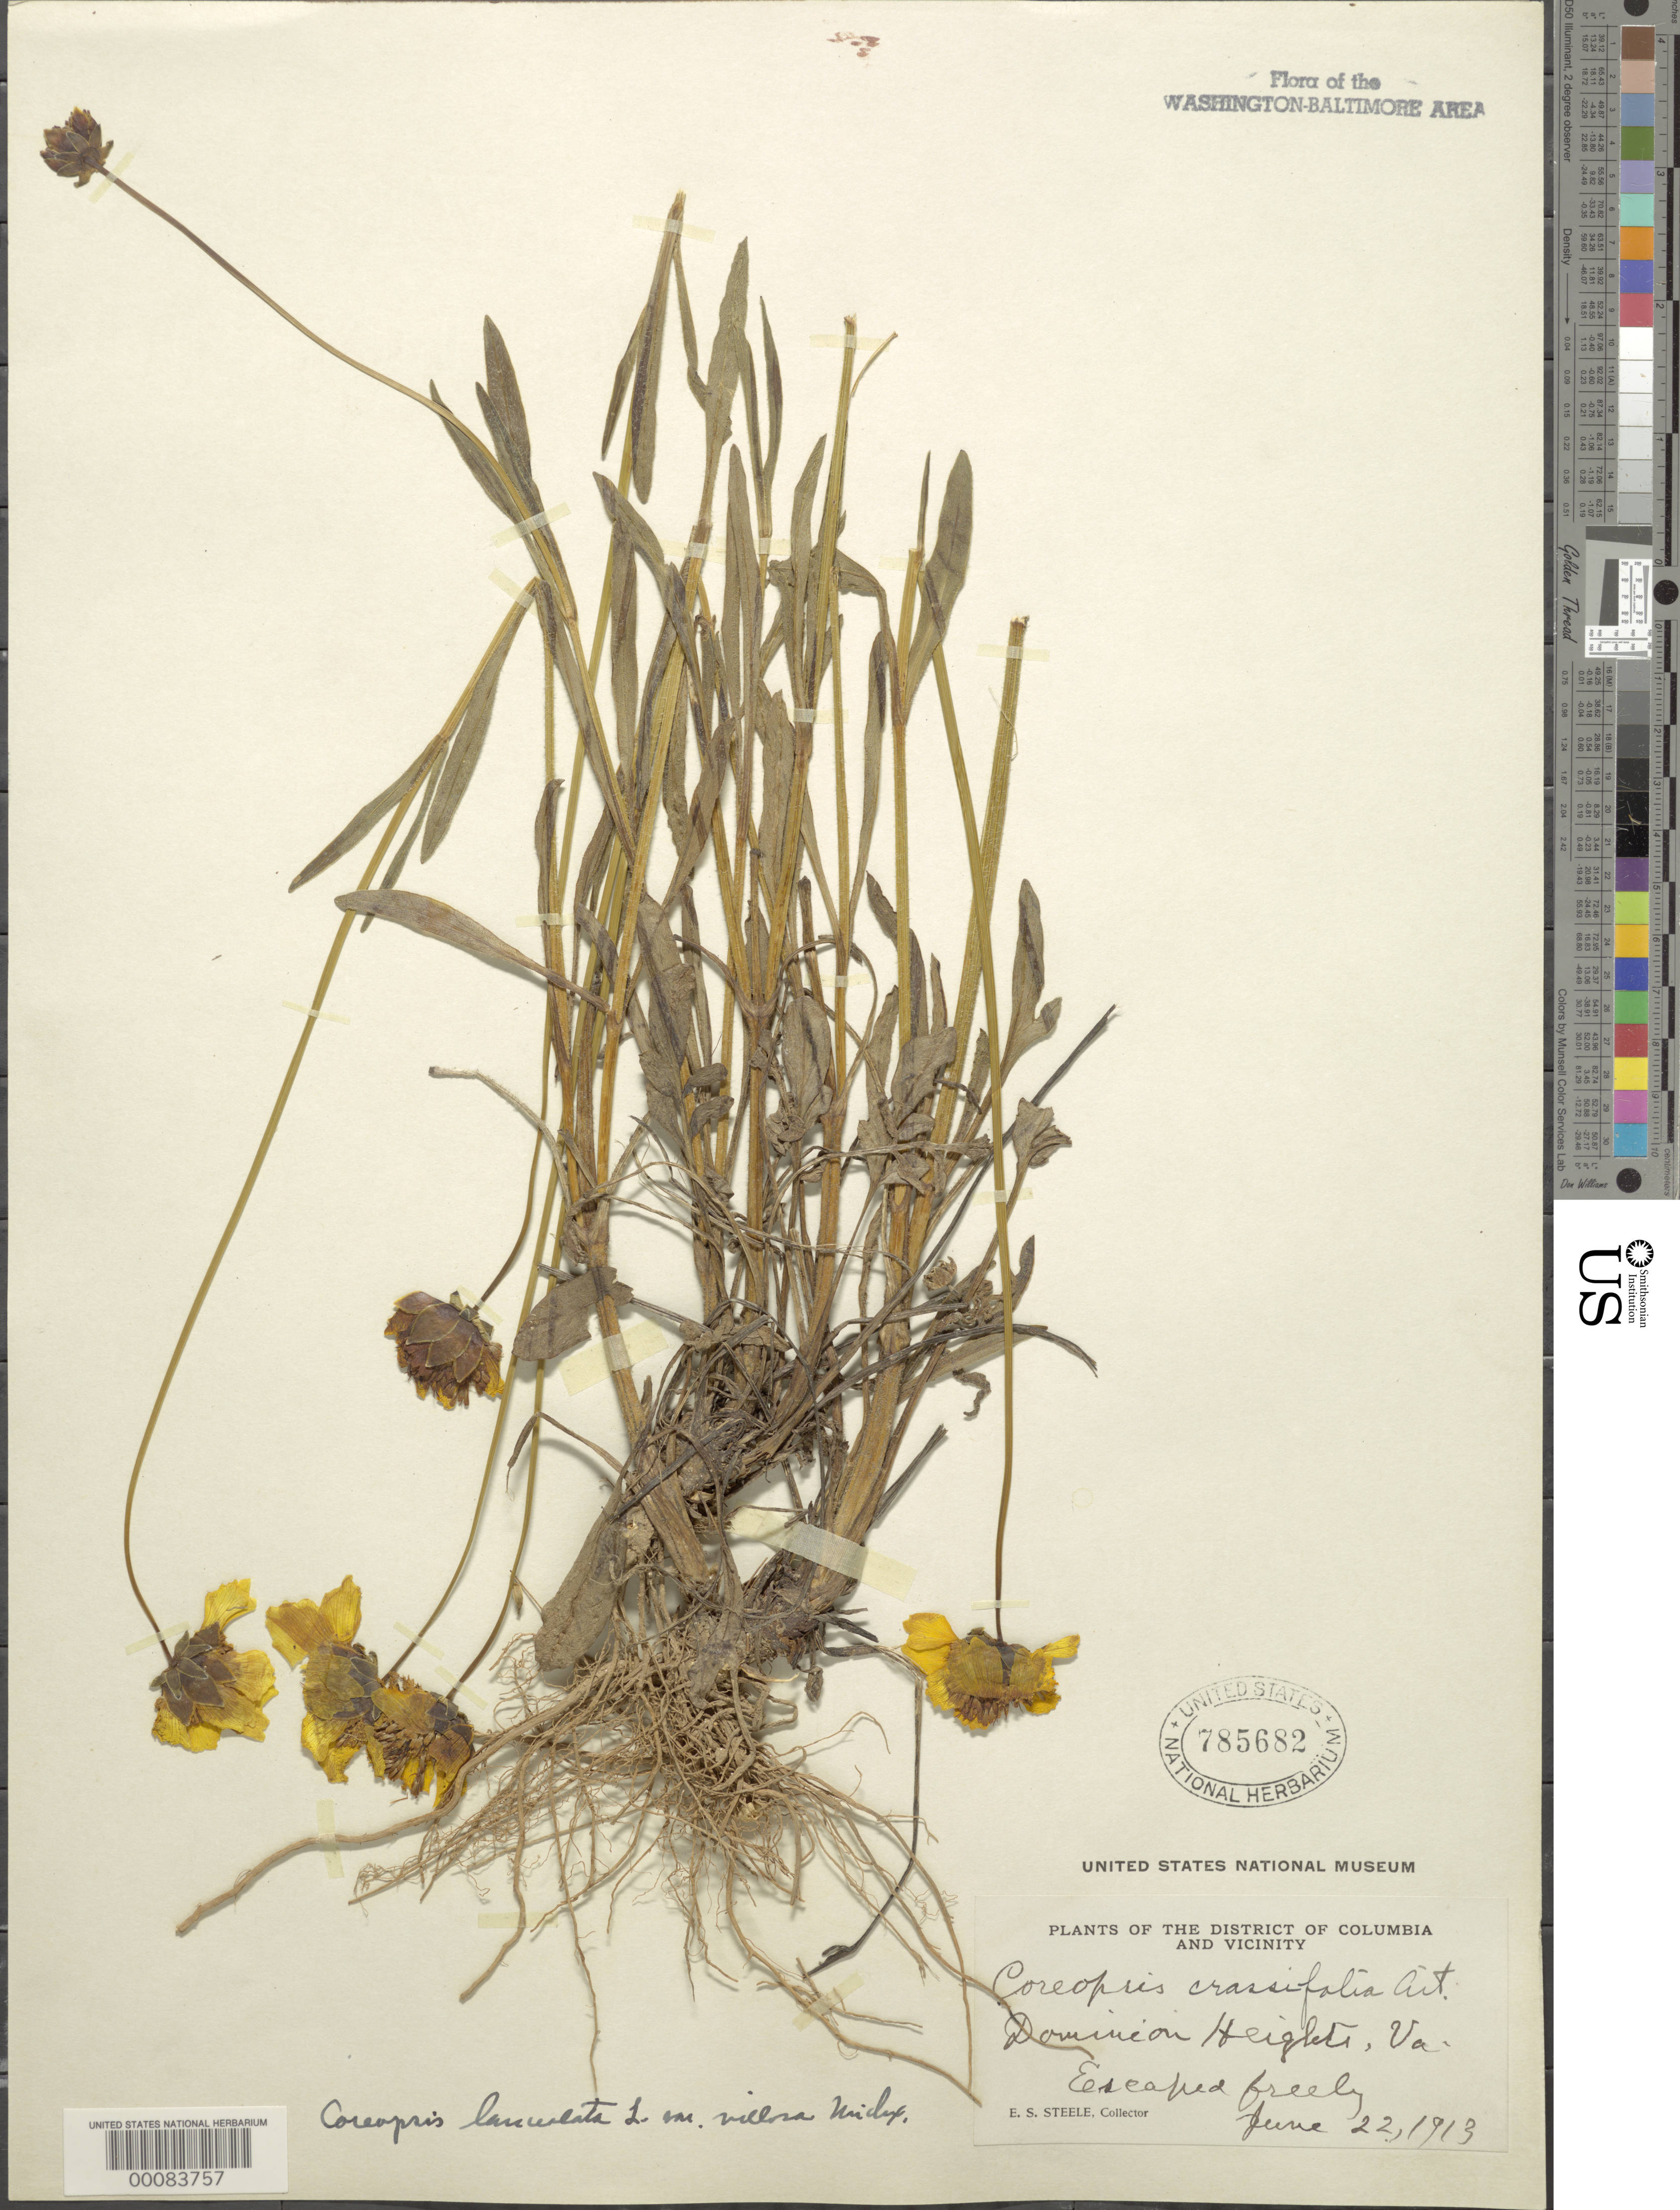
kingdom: Plantae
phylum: Tracheophyta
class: Magnoliopsida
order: Asterales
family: Asteraceae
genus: Coreopsis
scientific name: Coreopsis lanceolata var. villosa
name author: Michx.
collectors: E. Steele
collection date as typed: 22 Jun 1913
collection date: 1913-06-22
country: United States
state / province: Virginia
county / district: Arlington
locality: Dominion Heights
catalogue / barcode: US 785682